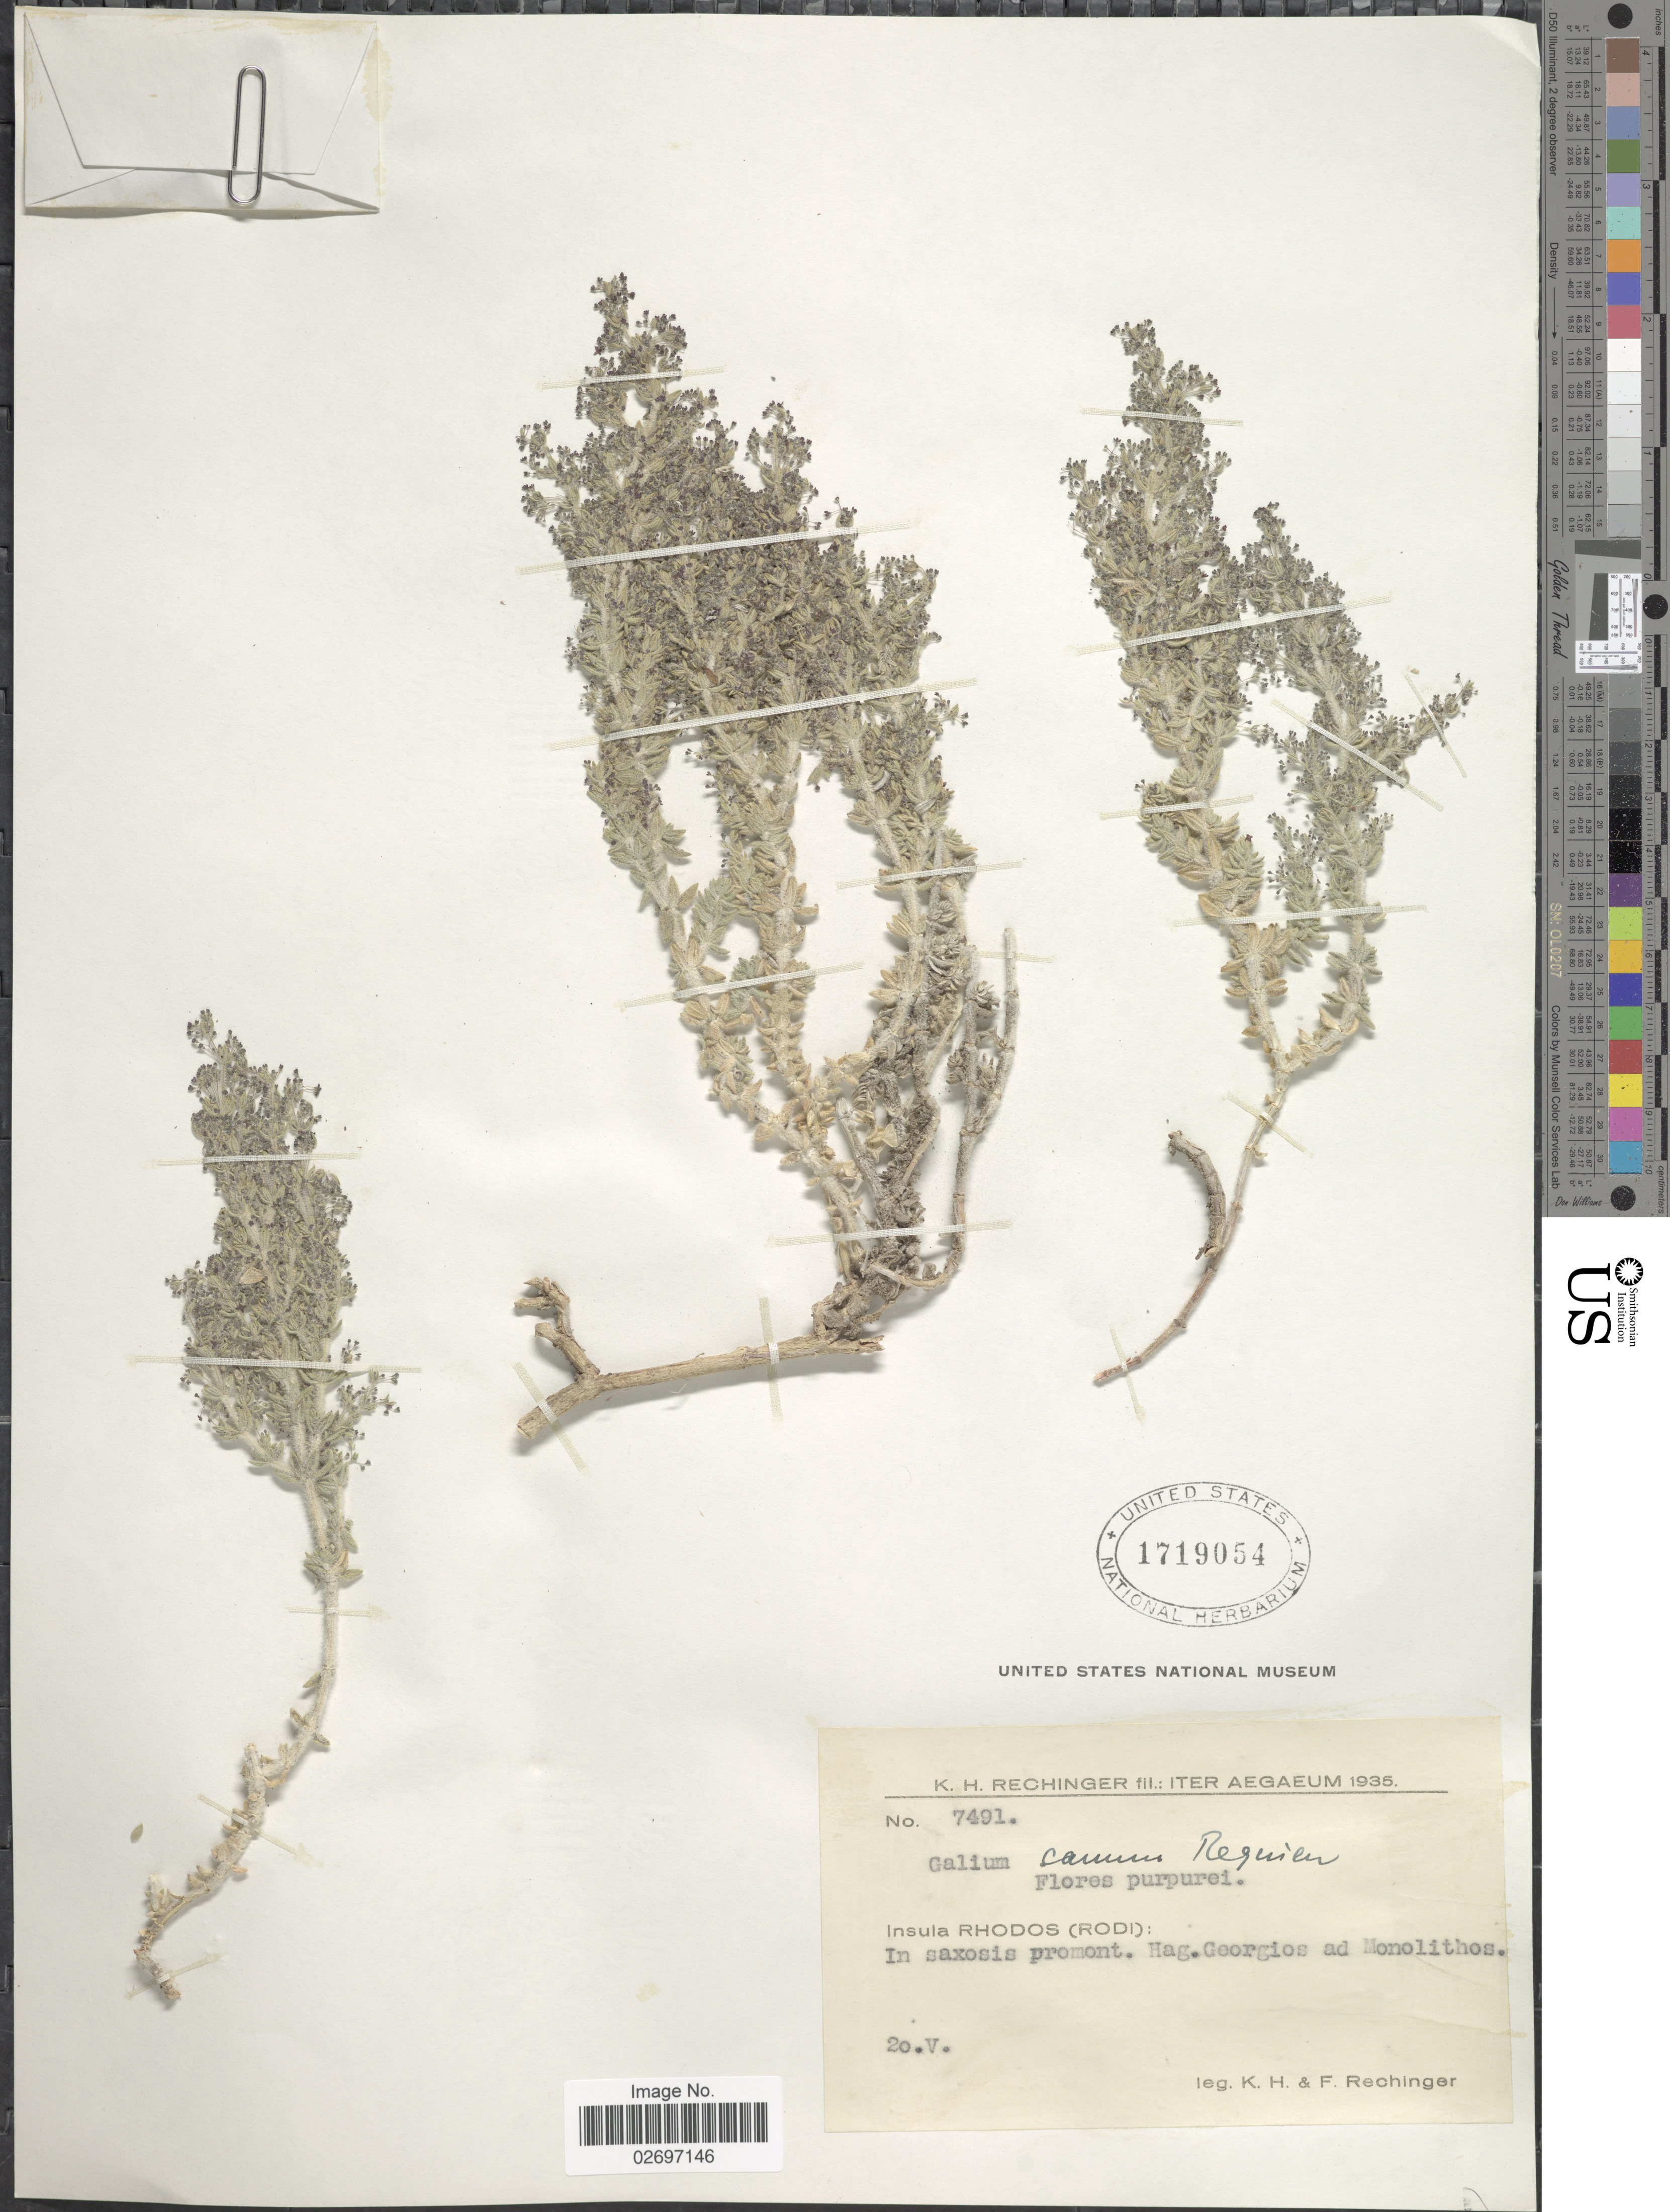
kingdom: Plantae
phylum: Tracheophyta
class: Magnoliopsida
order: Gentianales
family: Rubiaceae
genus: Galium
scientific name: Galium canum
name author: Req. ex DC.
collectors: K. H. Rechinger & F. Rechinger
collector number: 7491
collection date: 1935-05-20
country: Greece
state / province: South Aegean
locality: Aegaeum, Insula Rhodos (Rodi)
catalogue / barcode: US 1719054